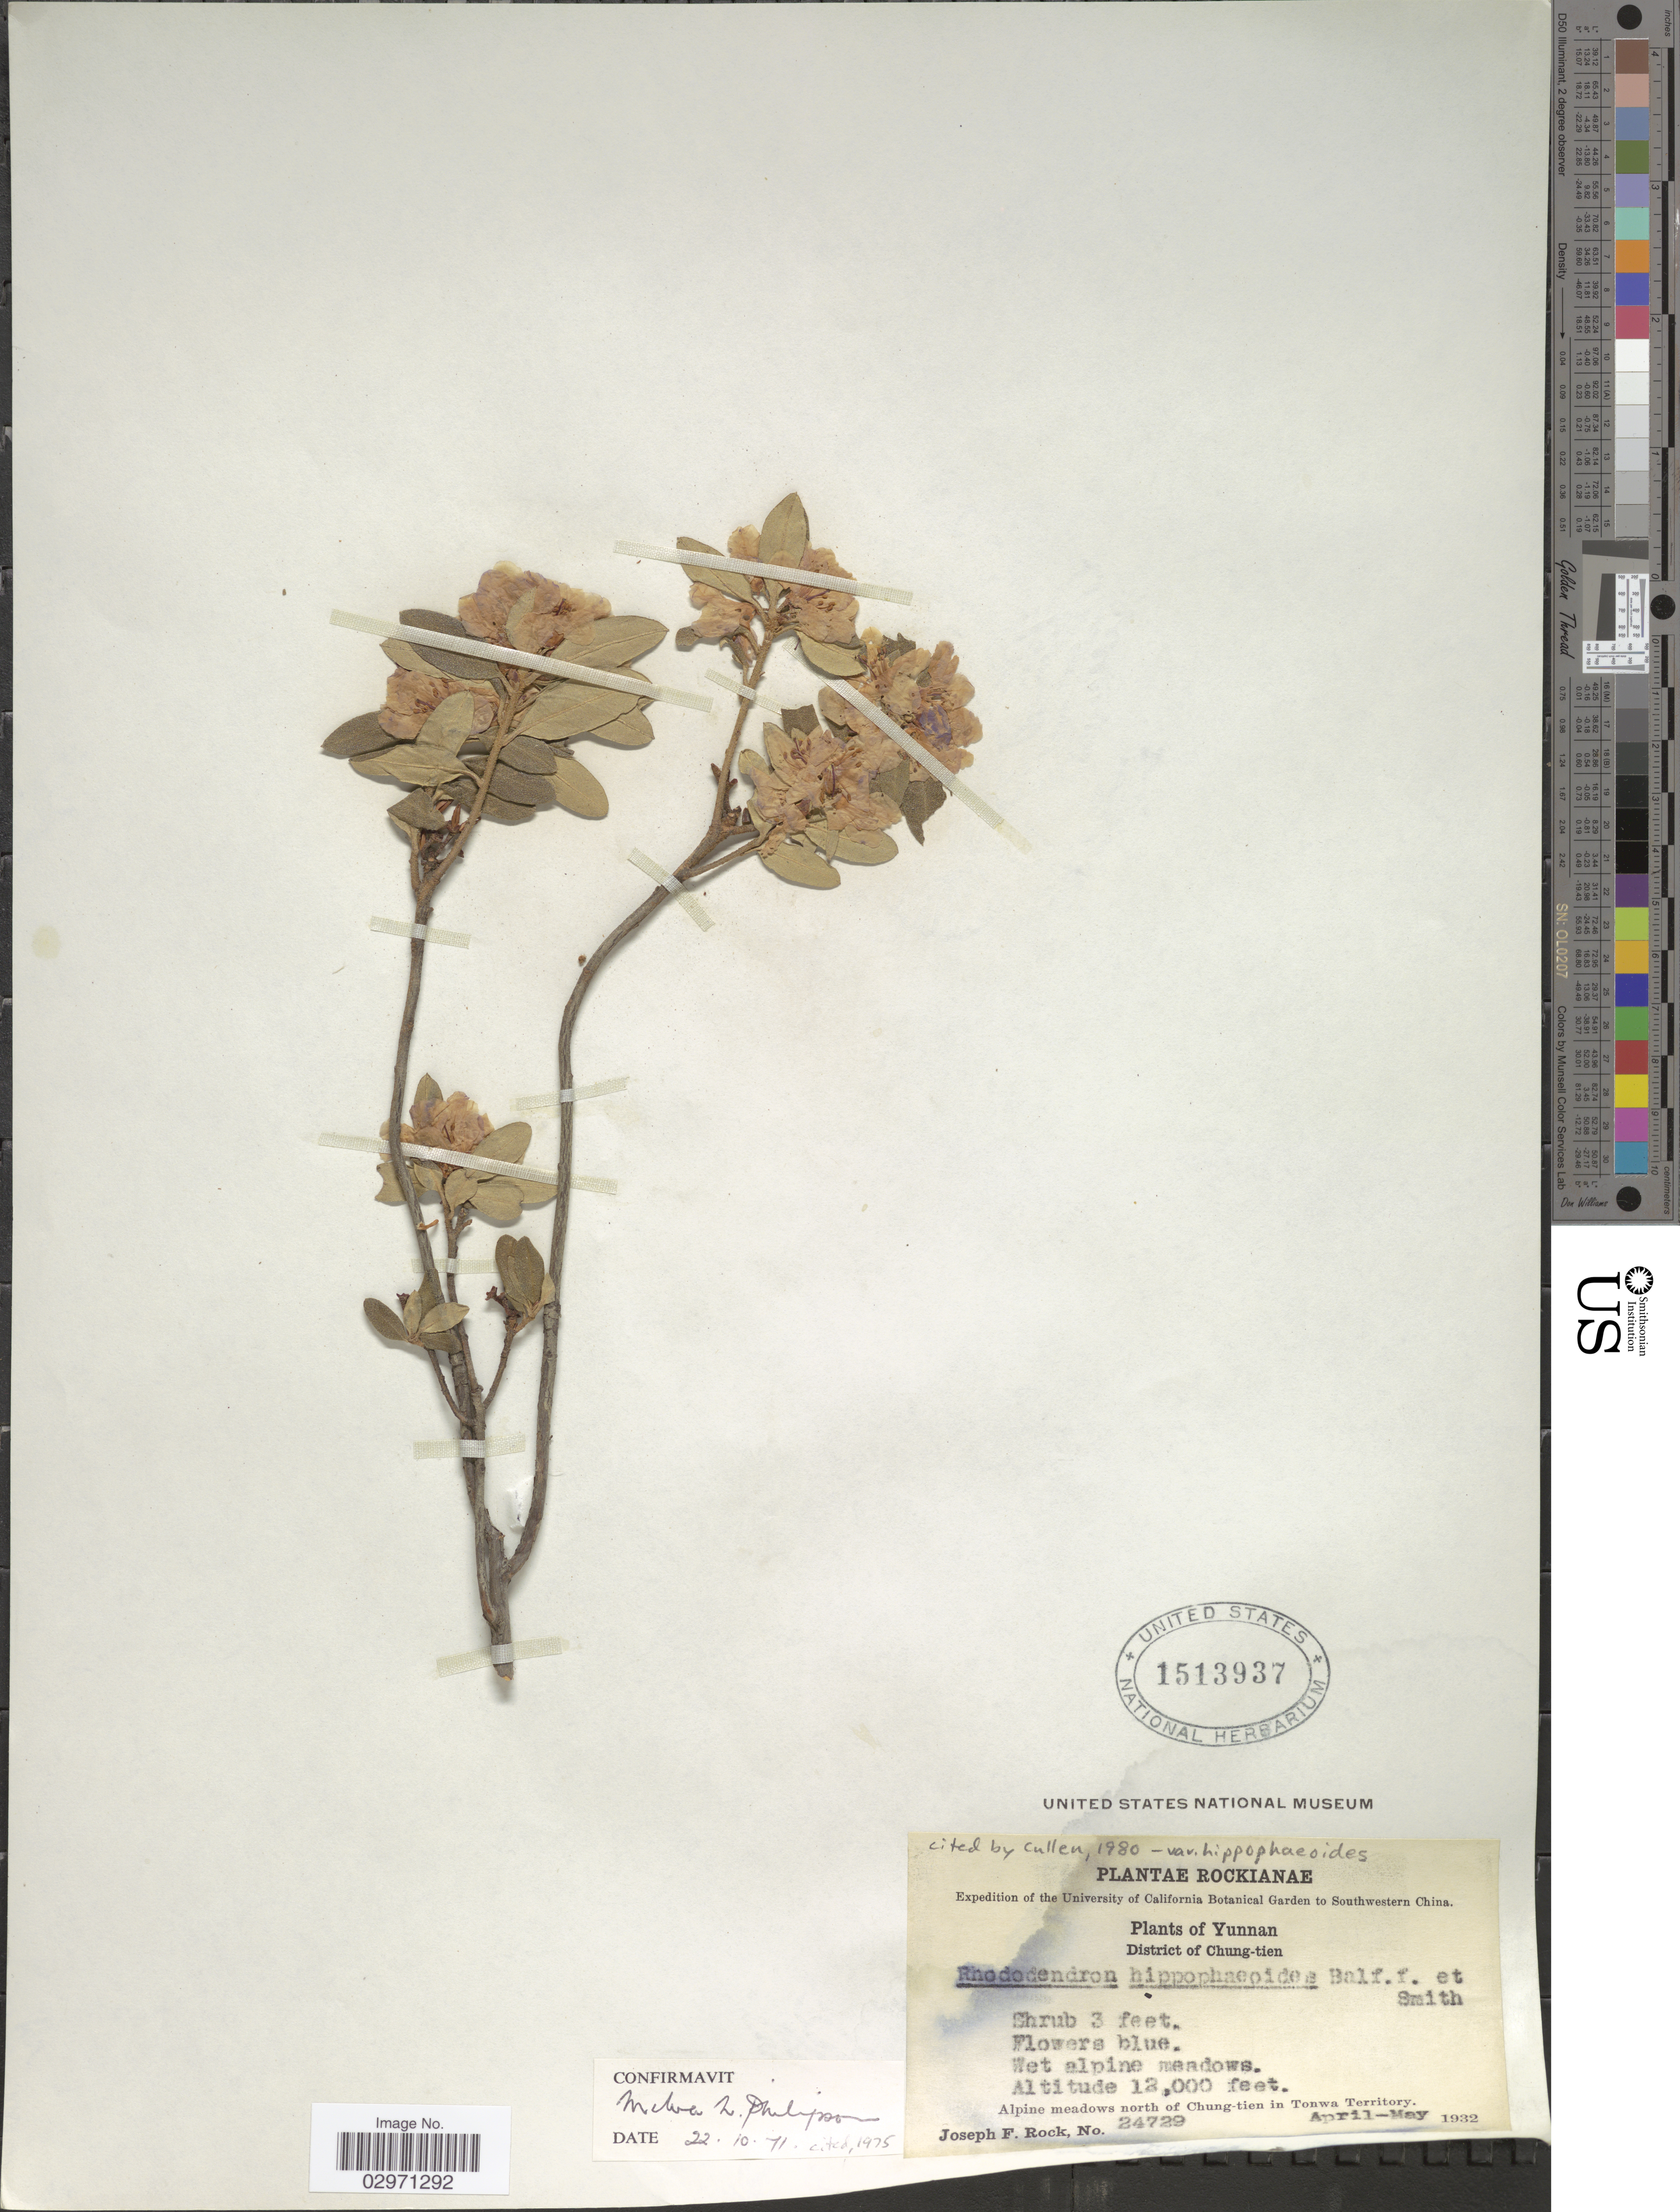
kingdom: Plantae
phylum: Tracheophyta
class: Magnoliopsida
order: Ericales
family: Ericaceae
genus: Rhododendron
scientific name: Rhododendron hippophaeoides var. hippophaeoides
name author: Balf. f. & W.W. Sm.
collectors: J. F. Rock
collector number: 24729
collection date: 1932-04/1932-05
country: China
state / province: Yunnan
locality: Southwestern China. District of Chung-tien. Alpine meadows north of Chung-tien in Tonwa Territory.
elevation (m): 3658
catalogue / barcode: US 1513937